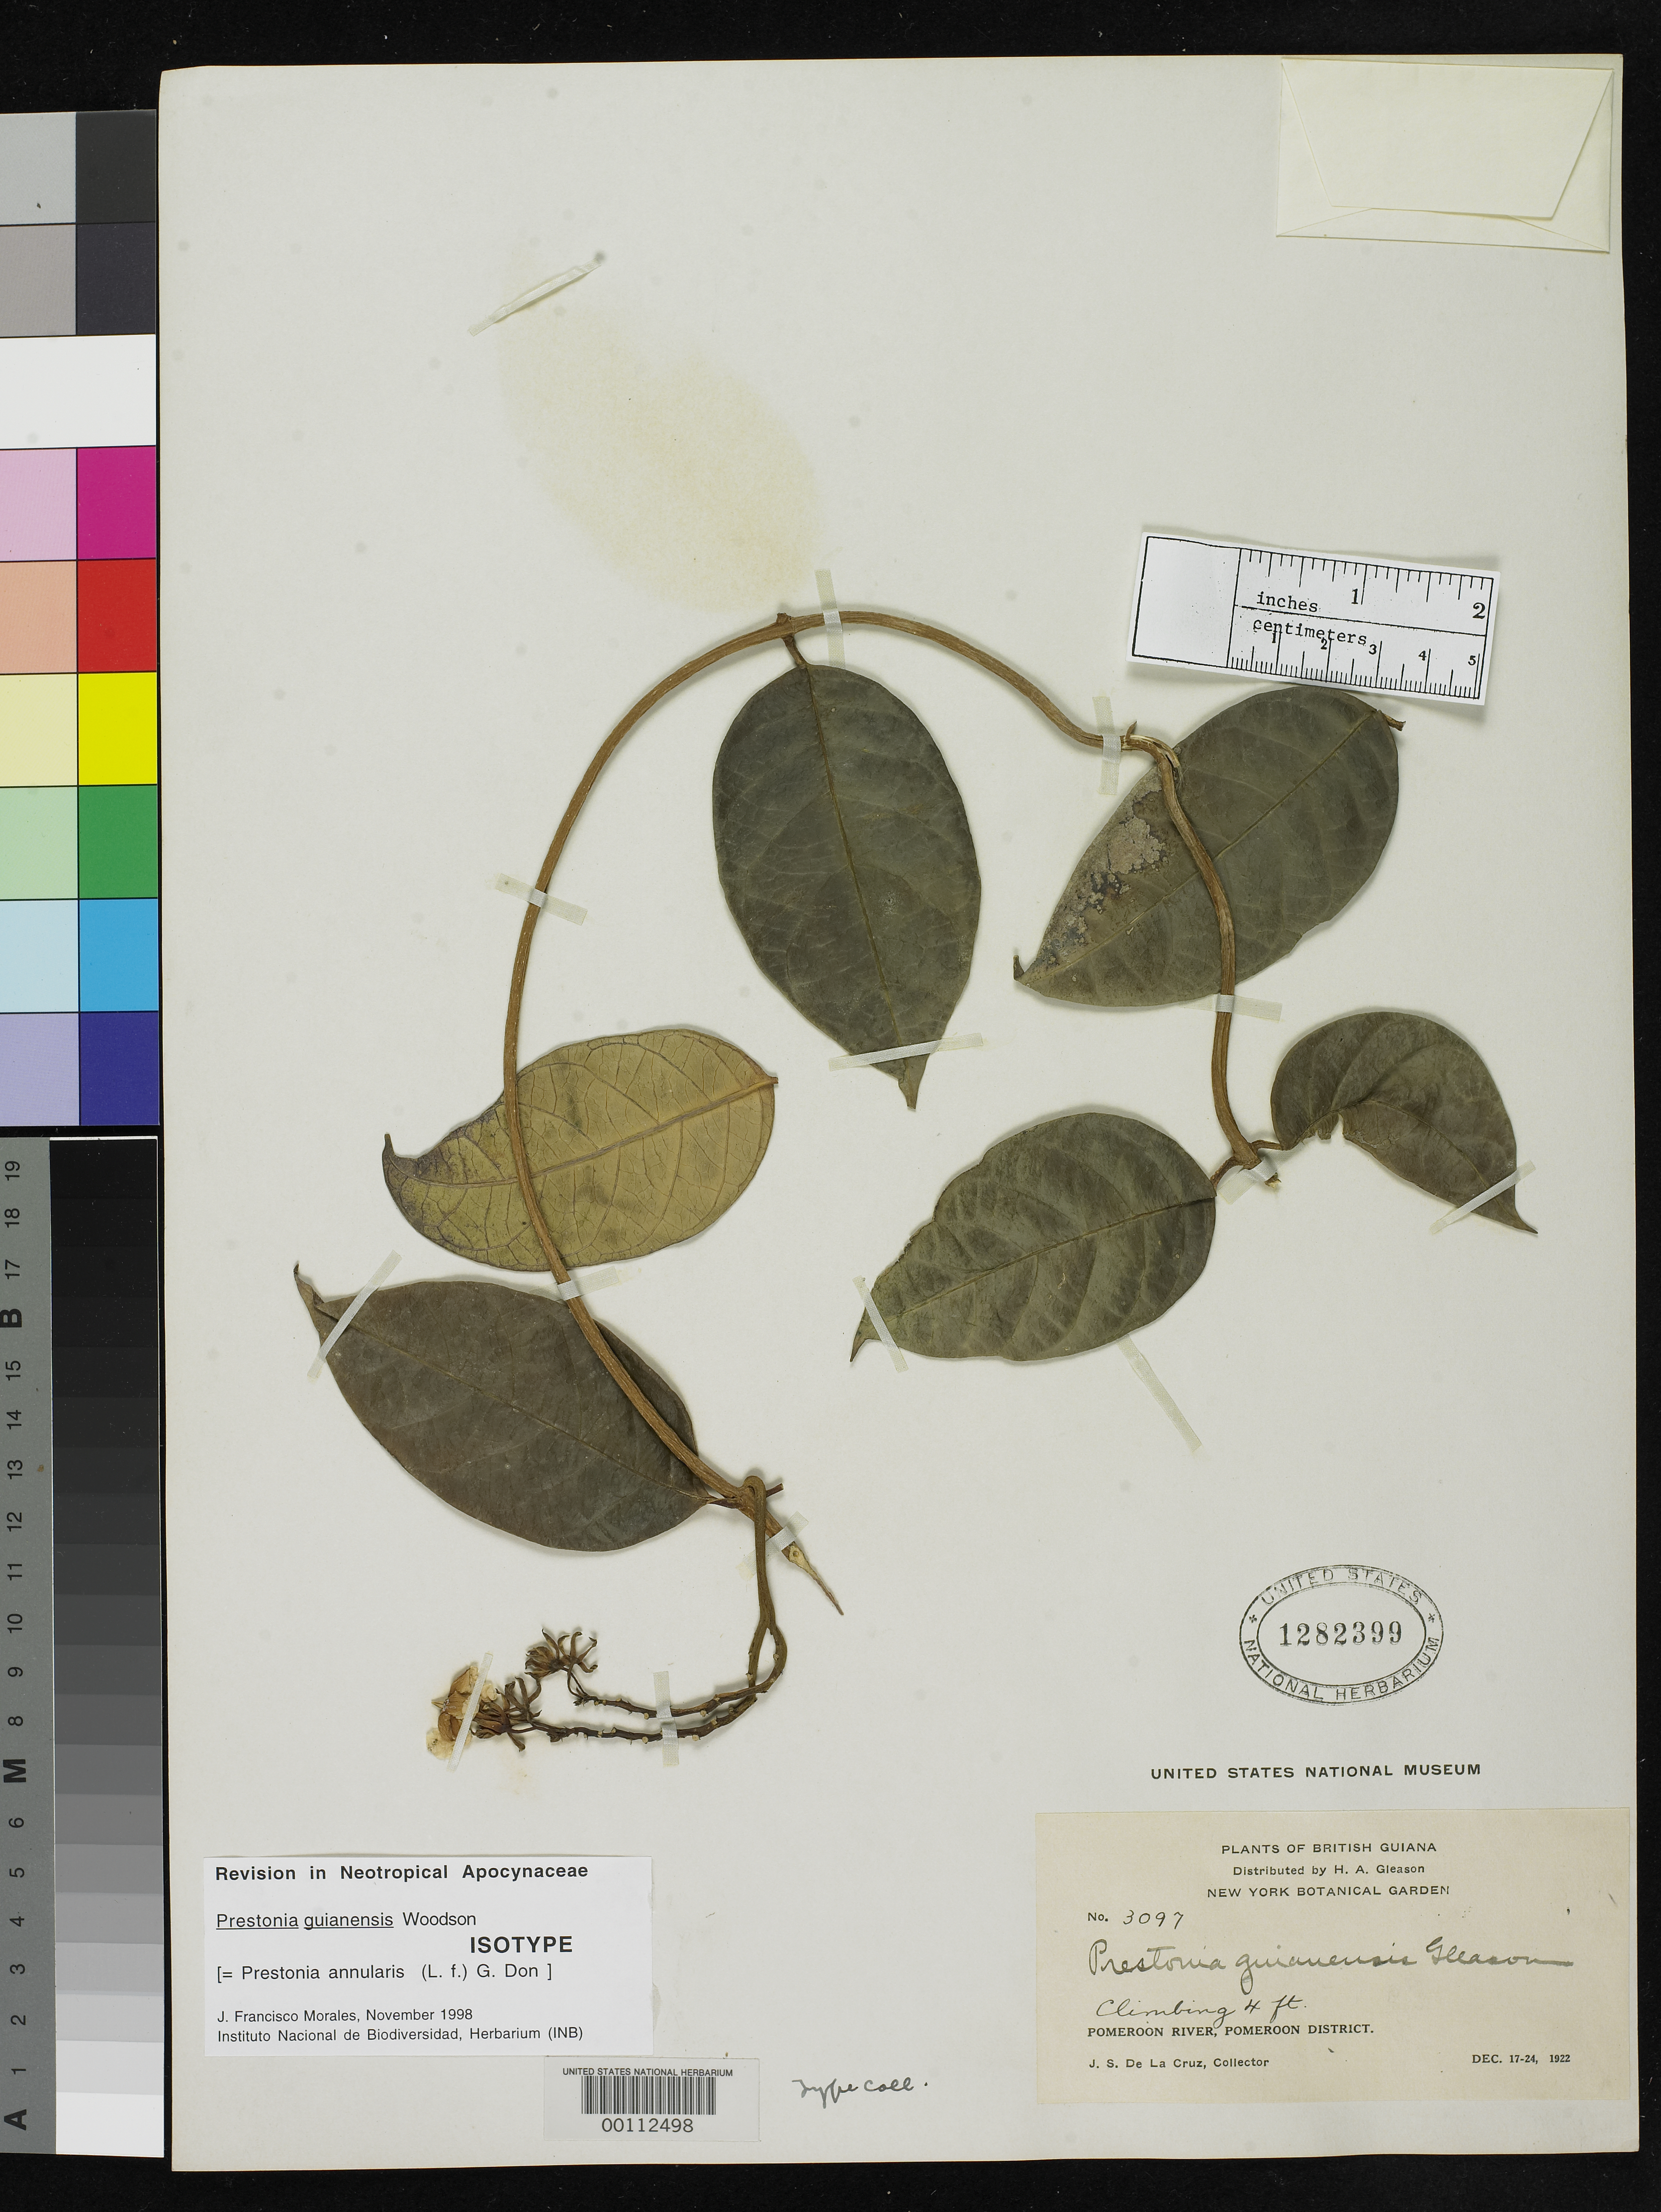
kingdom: Plantae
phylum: Tracheophyta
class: Magnoliopsida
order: Gentianales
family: Apocynaceae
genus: Prestonia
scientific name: Prestonia guianensis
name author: Gleason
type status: Isotype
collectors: J. S. de la Cruz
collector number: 3097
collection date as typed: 17 Dec 1922 to 24 Dec 1922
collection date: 1922-12-17/1922-12-24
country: Guyana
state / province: Pomeroon-Supenaam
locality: Pomeroon River.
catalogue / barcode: US 1282399